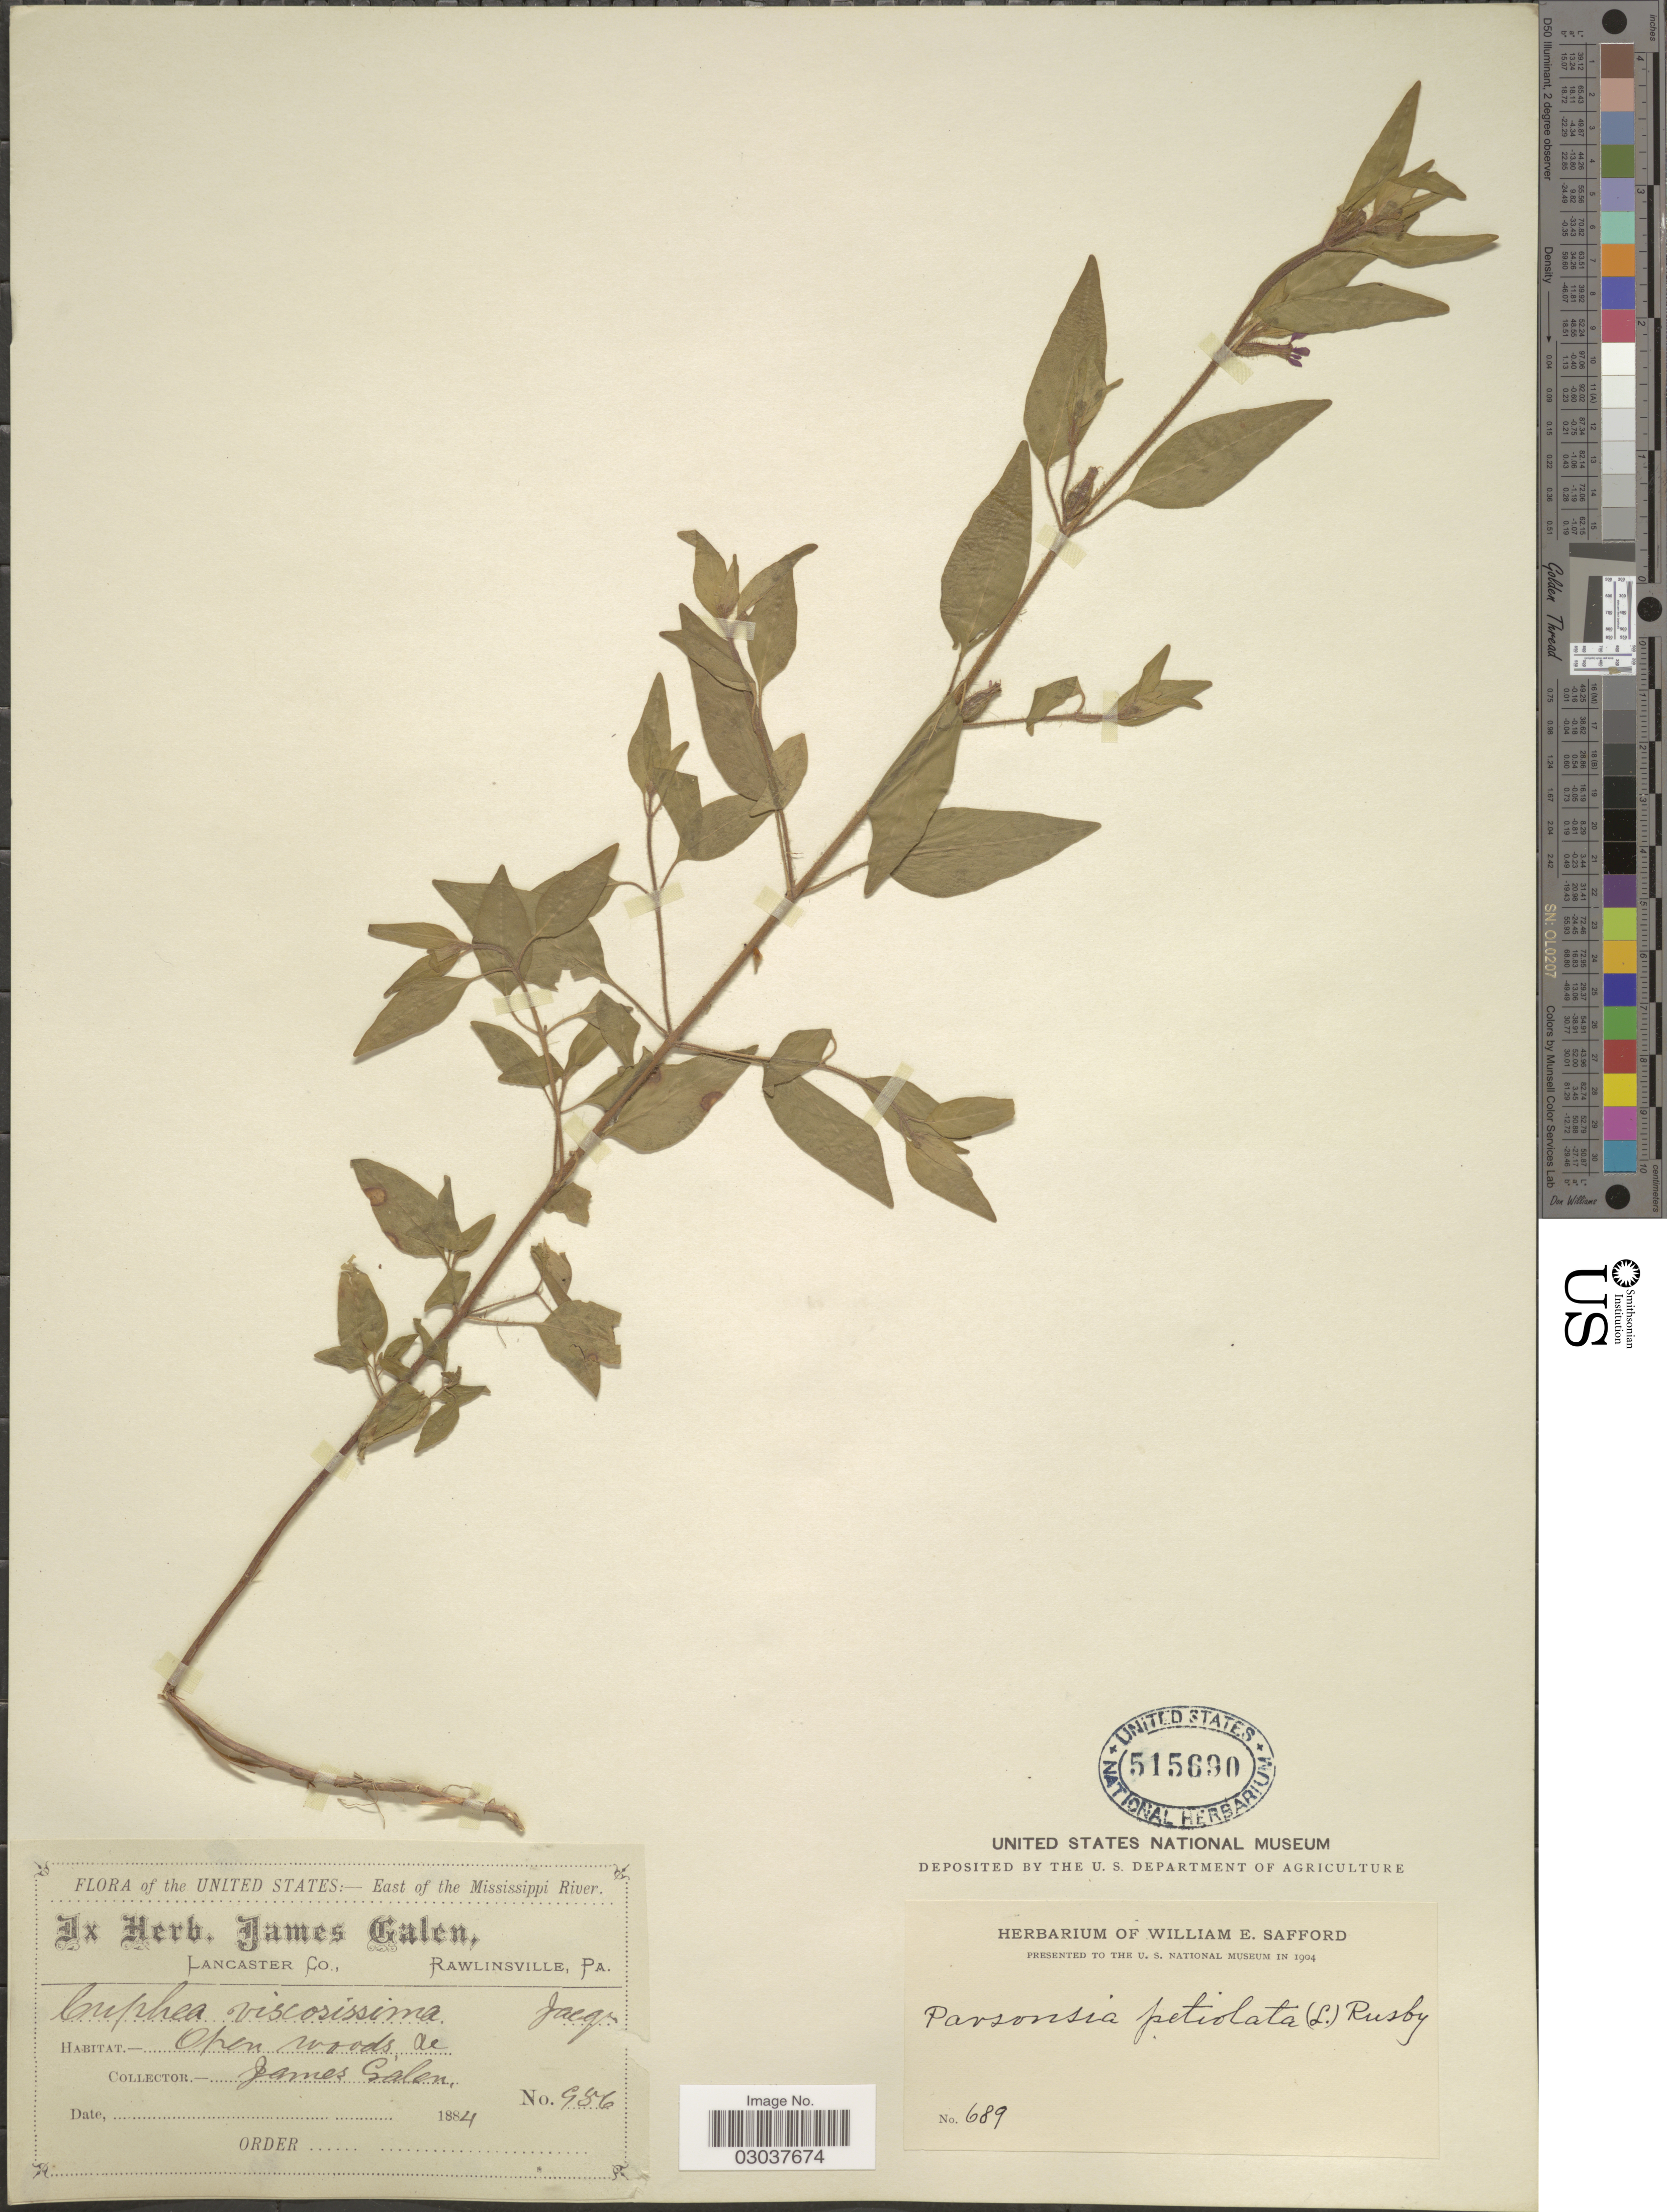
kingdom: Plantae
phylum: Tracheophyta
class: Magnoliopsida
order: Myrtales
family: Lythraceae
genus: Cuphea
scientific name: Cuphea petiolata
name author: Pohl ex Koehne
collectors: J. Galen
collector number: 956/689*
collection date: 1884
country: United States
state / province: Pennsylvania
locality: East of the Mississippi River.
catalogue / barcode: US 515690